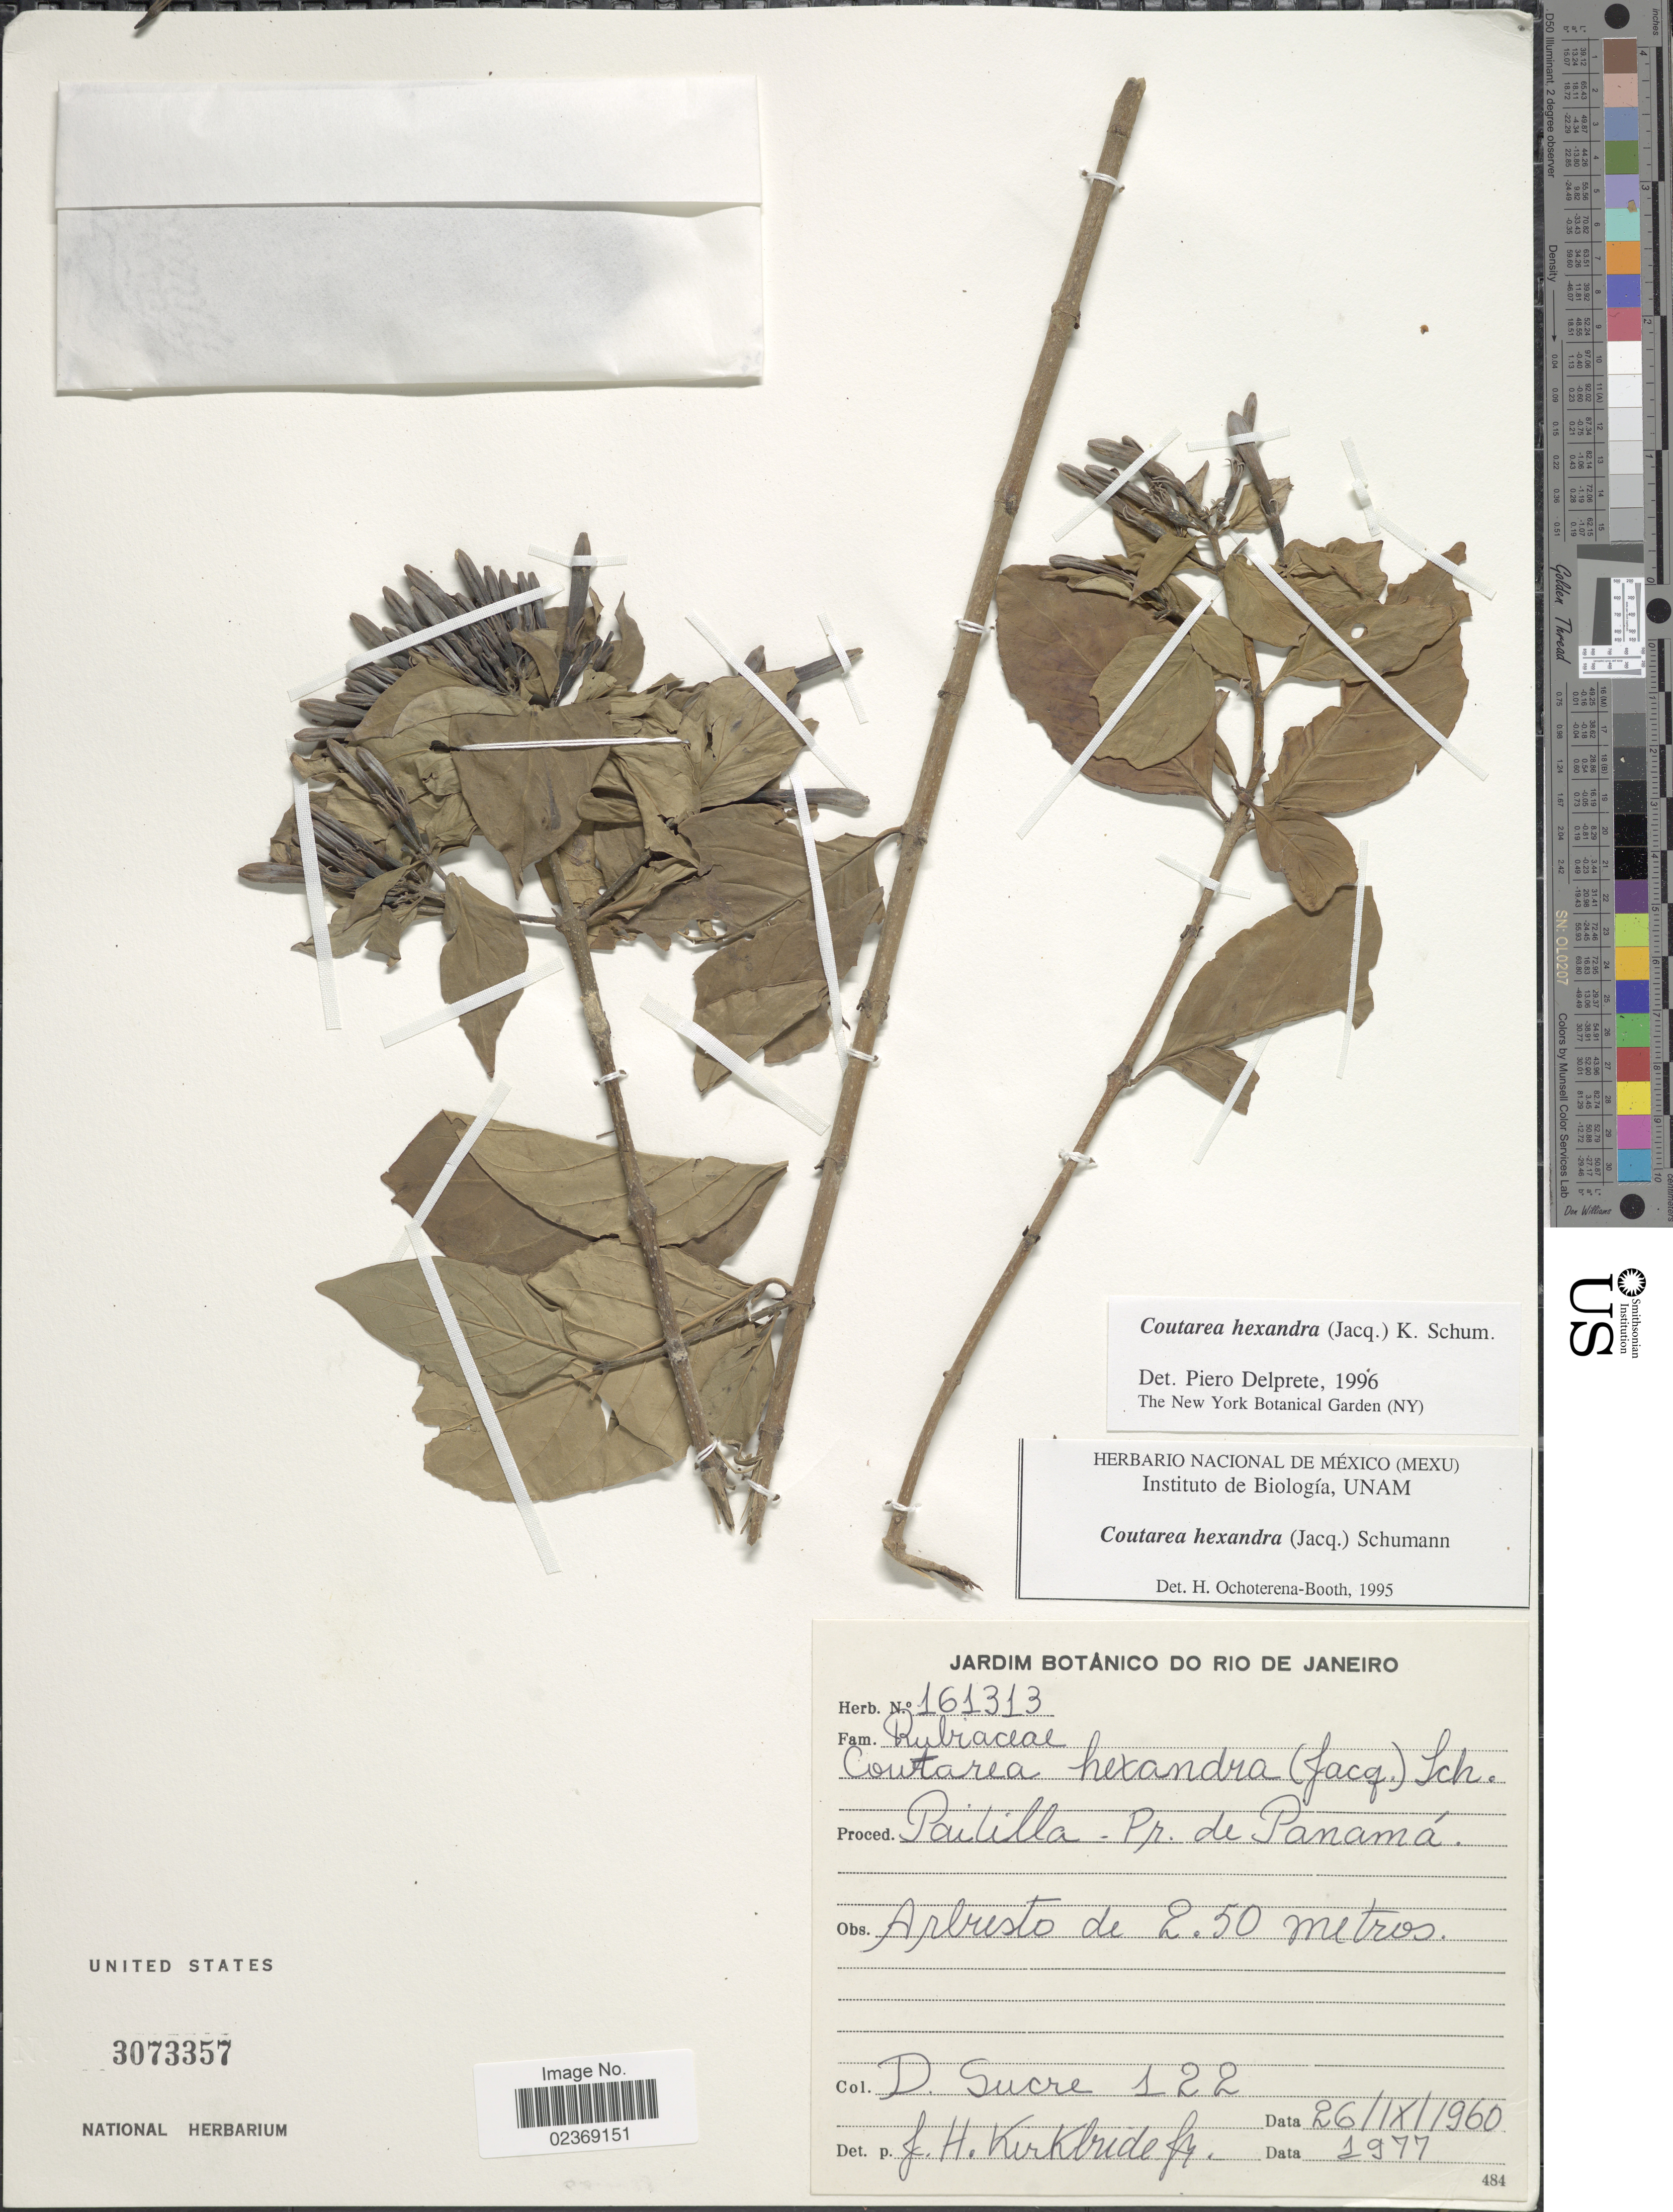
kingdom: Plantae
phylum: Tracheophyta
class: Magnoliopsida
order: Gentianales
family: Rubiaceae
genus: Coutarea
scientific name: Coutarea hexandra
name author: (Jacq.) K. Schum.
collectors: D. Sucre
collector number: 122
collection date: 1960-09-26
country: Panama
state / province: Panamá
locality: Paililla - Pr. de Panama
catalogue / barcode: US 3073357